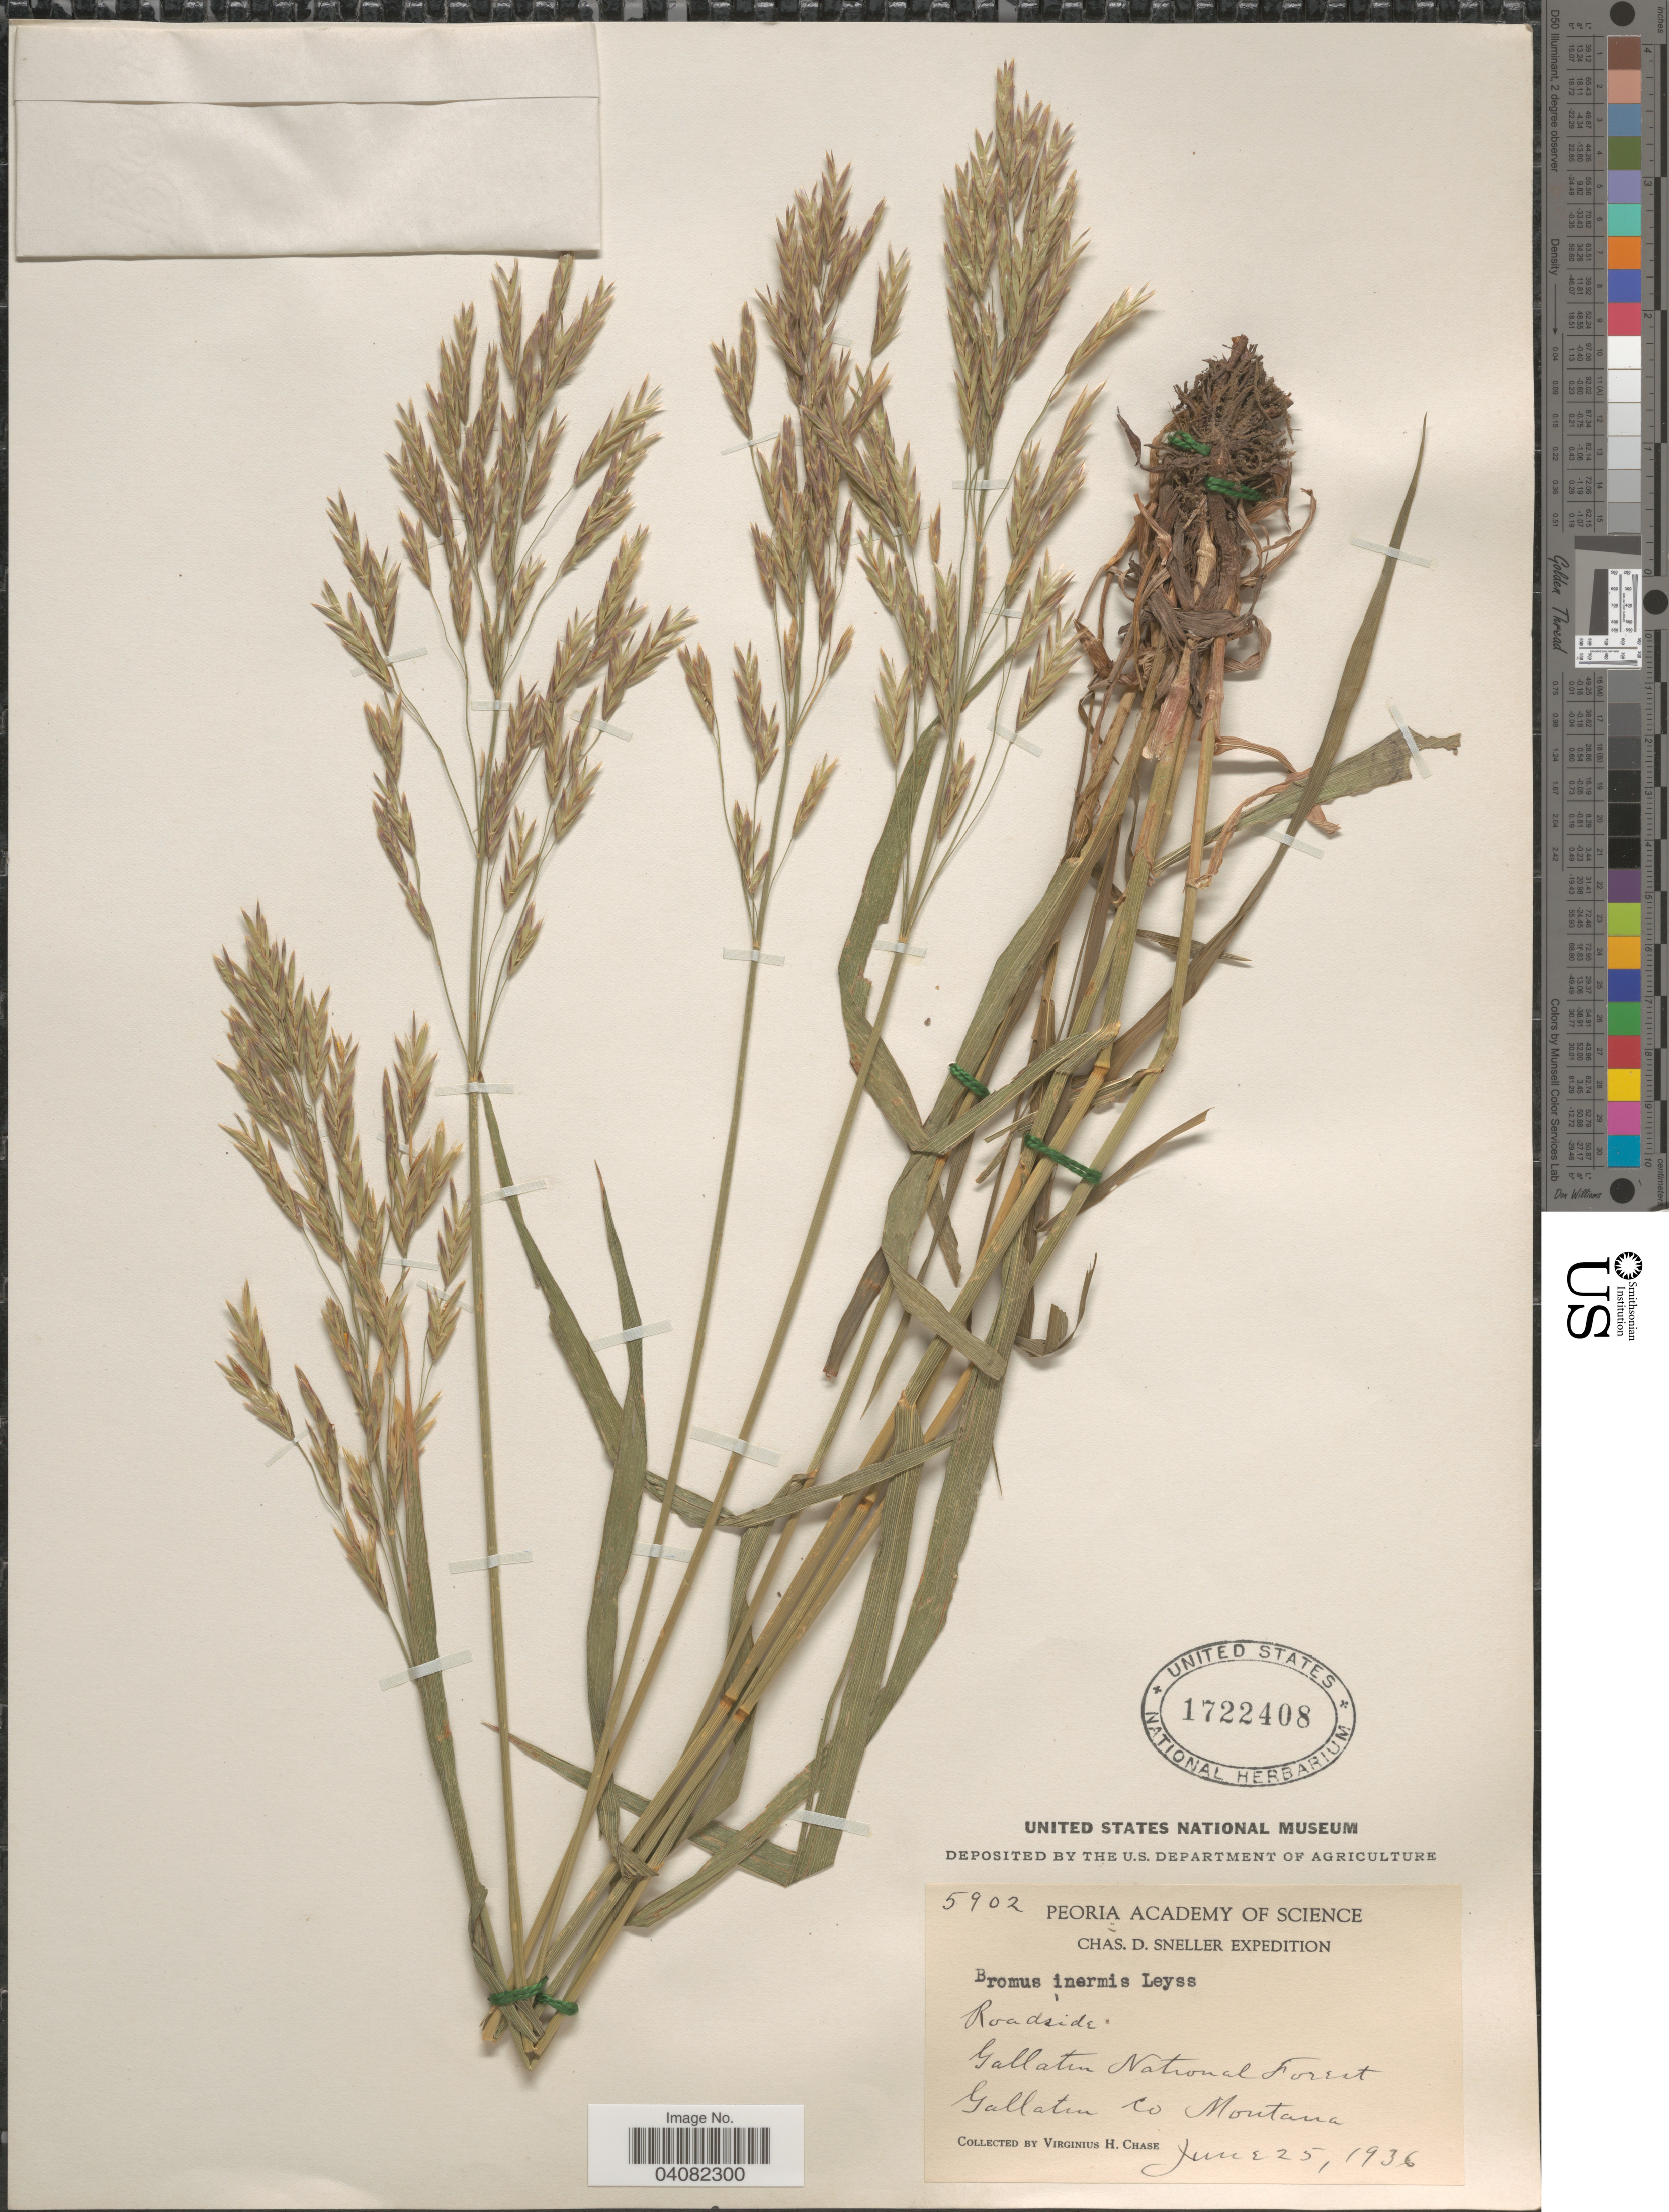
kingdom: Plantae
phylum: Tracheophyta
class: Liliopsida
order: Poales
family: Poaceae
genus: Bromus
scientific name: Bromus inermis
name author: Leyss.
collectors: V. H. Chase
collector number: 5902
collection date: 1936-06-25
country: United States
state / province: Montana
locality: Chas. D. Sneller Expedition. Roadside. Gallatin National Forest. Gallatin Co.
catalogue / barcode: US 1722408